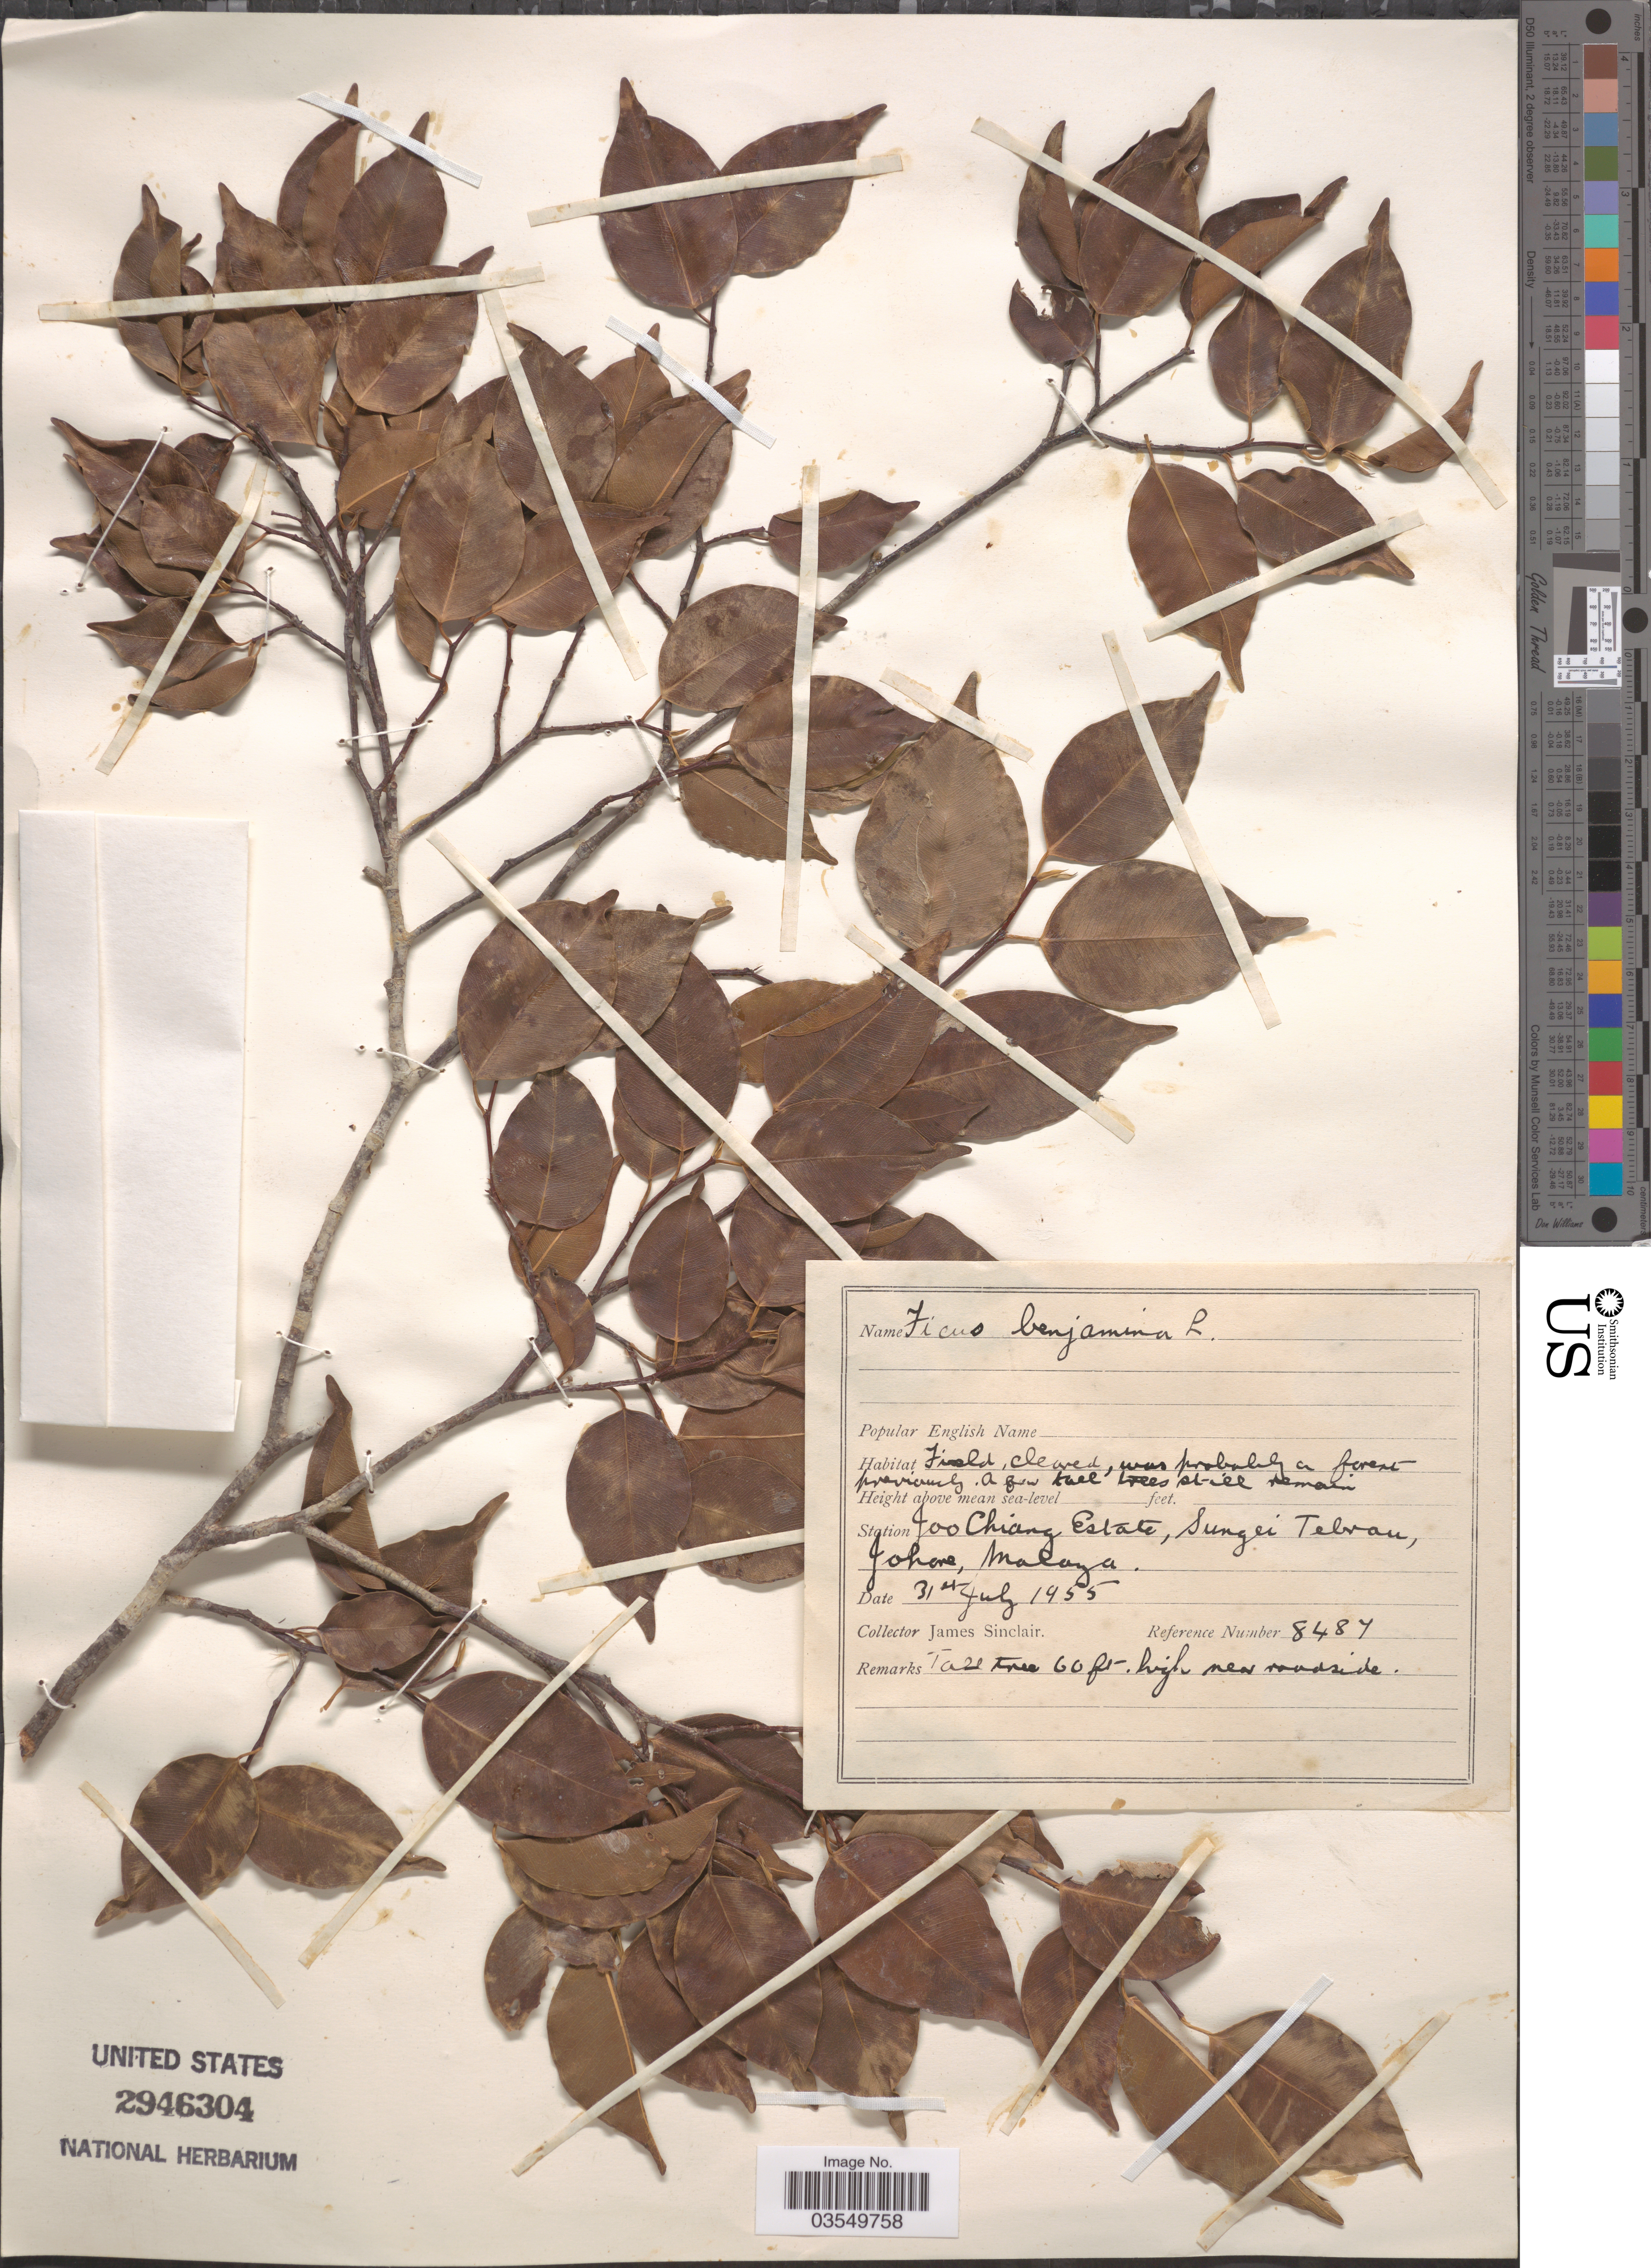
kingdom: Plantae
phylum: Tracheophyta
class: Magnoliopsida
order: Rosales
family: Moraceae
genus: Ficus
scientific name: Ficus benjamina var. benjamina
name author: L.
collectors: J. Sinclair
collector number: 8487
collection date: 1955-07-31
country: Malaysia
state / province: Johor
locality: Station Joo Chiang Estate, Sungei Tebrau, Johore, Malaya.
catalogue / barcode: US 2946304